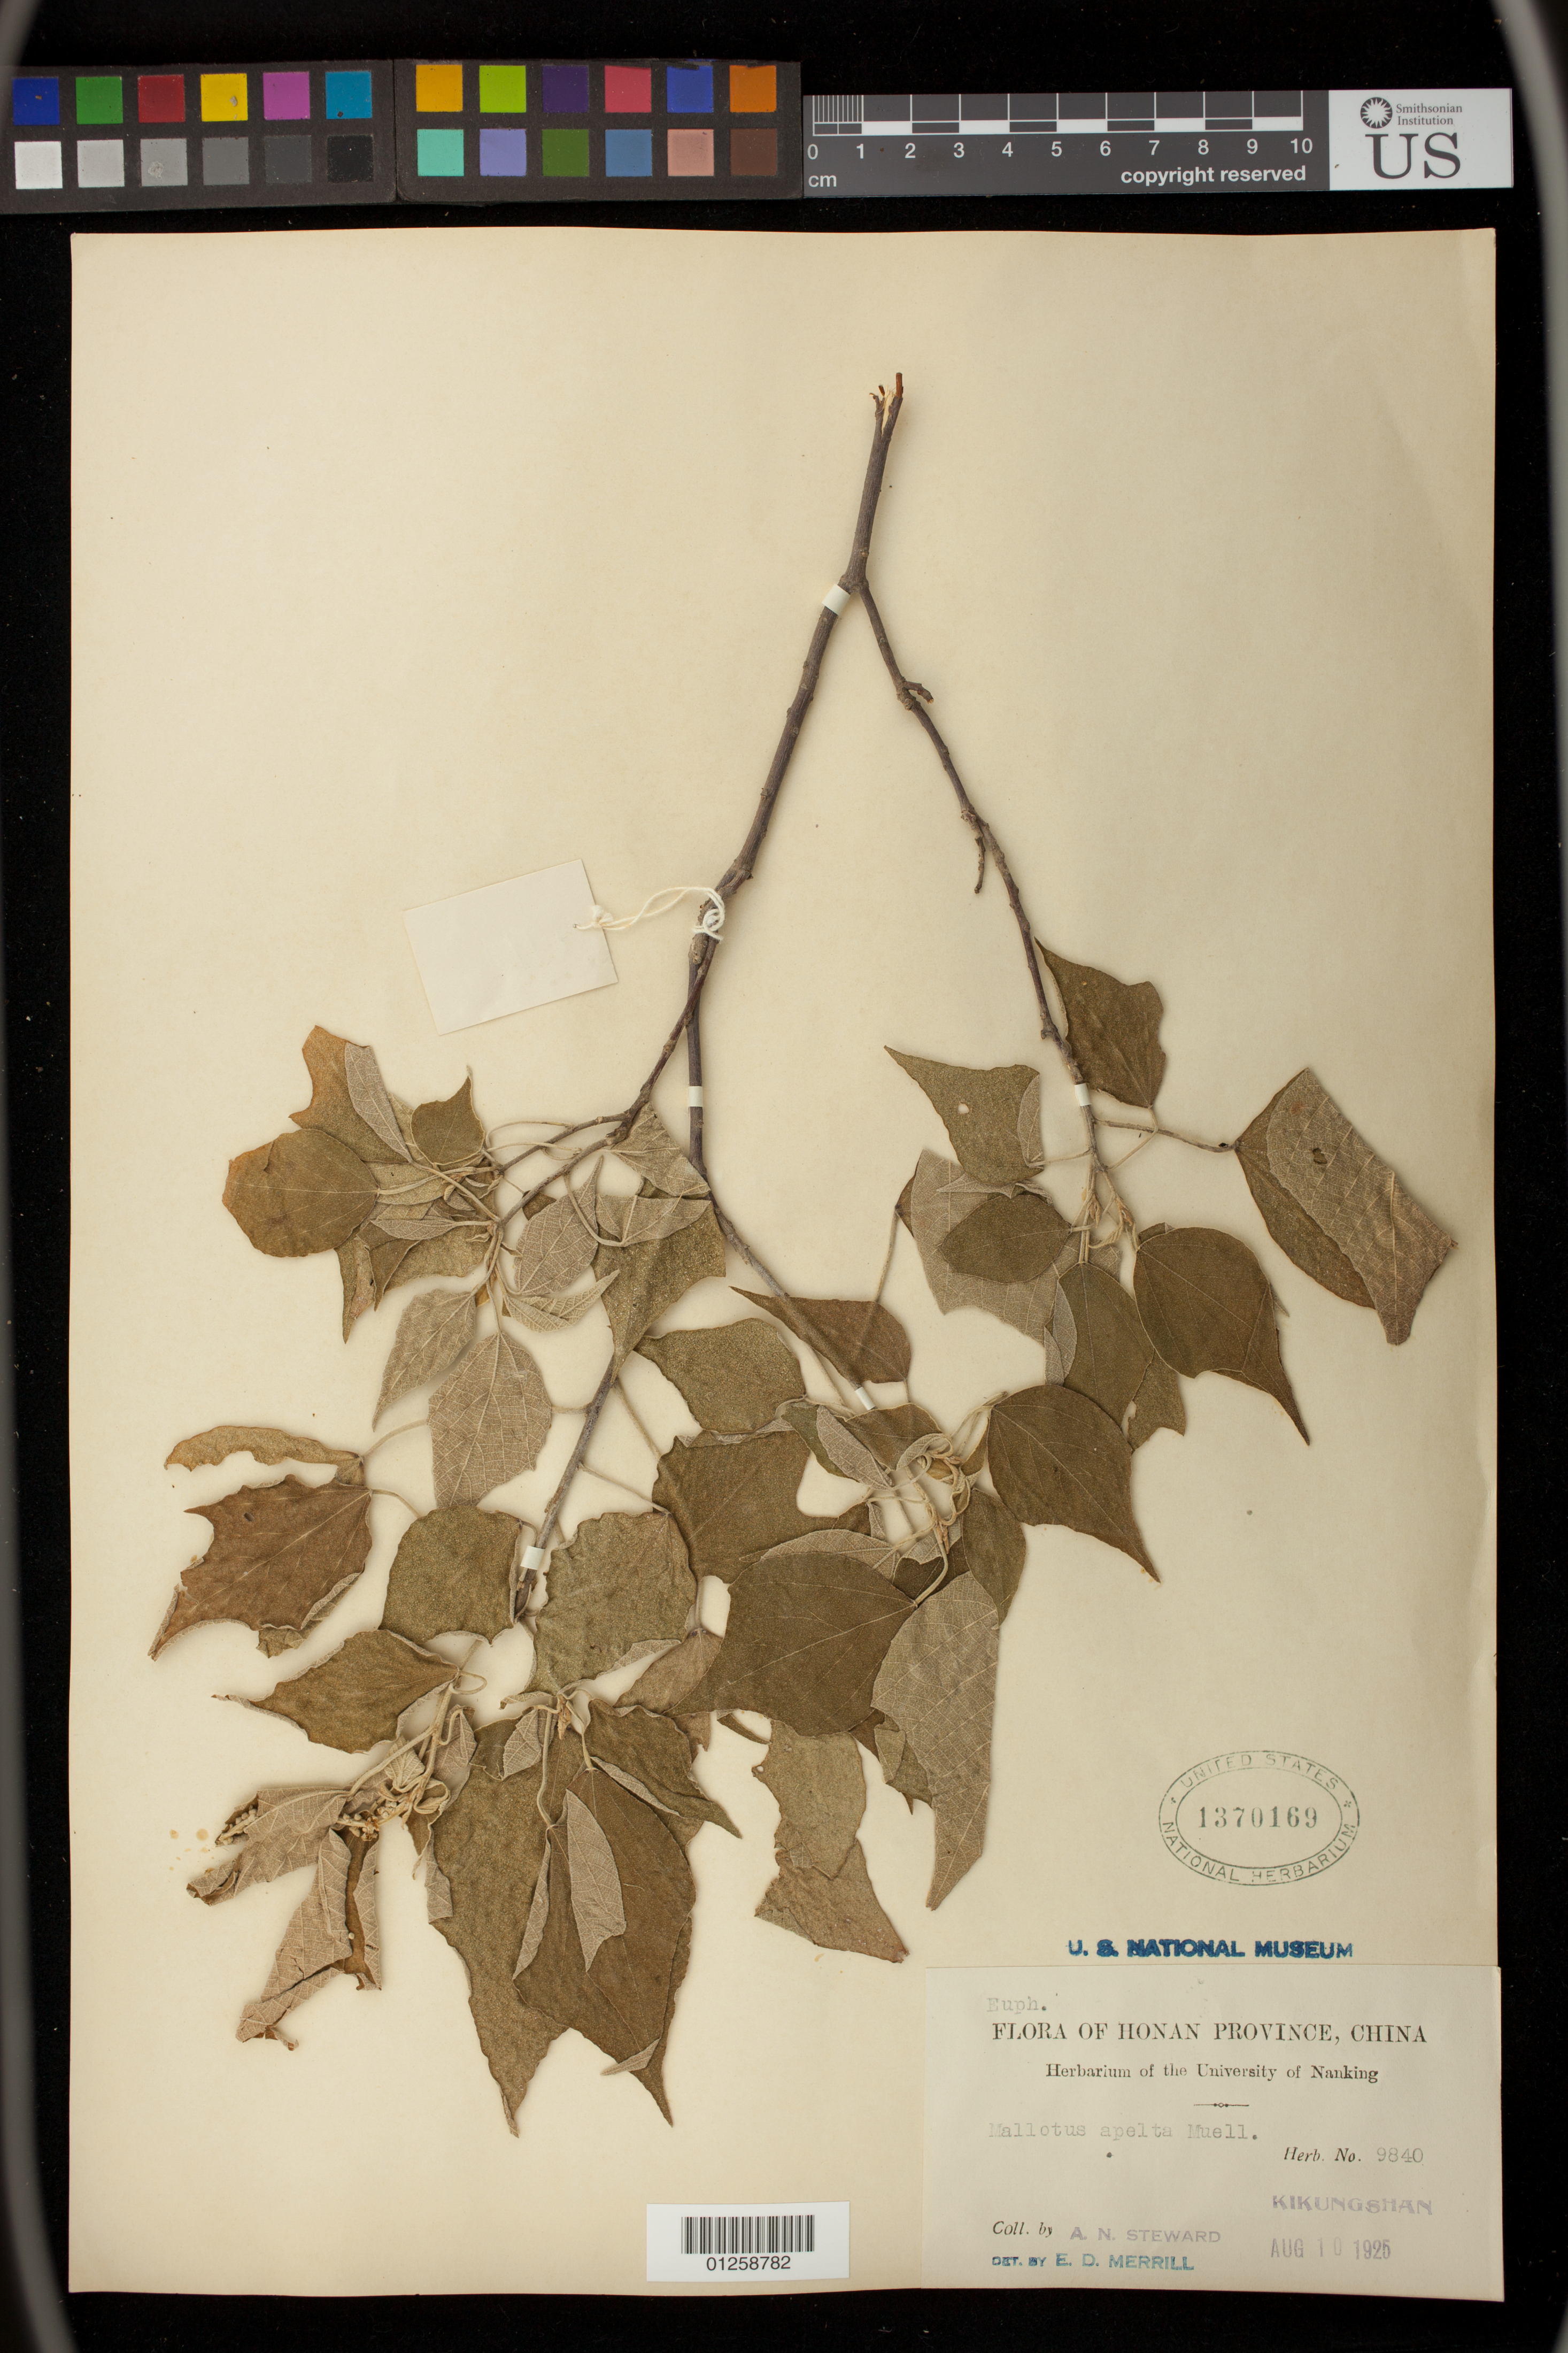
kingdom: Plantae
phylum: Tracheophyta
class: Magnoliopsida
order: Malpighiales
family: Euphorbiaceae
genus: Mallotus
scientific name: Mallotus apelta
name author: (Lour.) Müll. Arg.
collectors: A. Steward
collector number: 9840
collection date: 1925-08-10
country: China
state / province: Hunan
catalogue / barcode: US 1370169